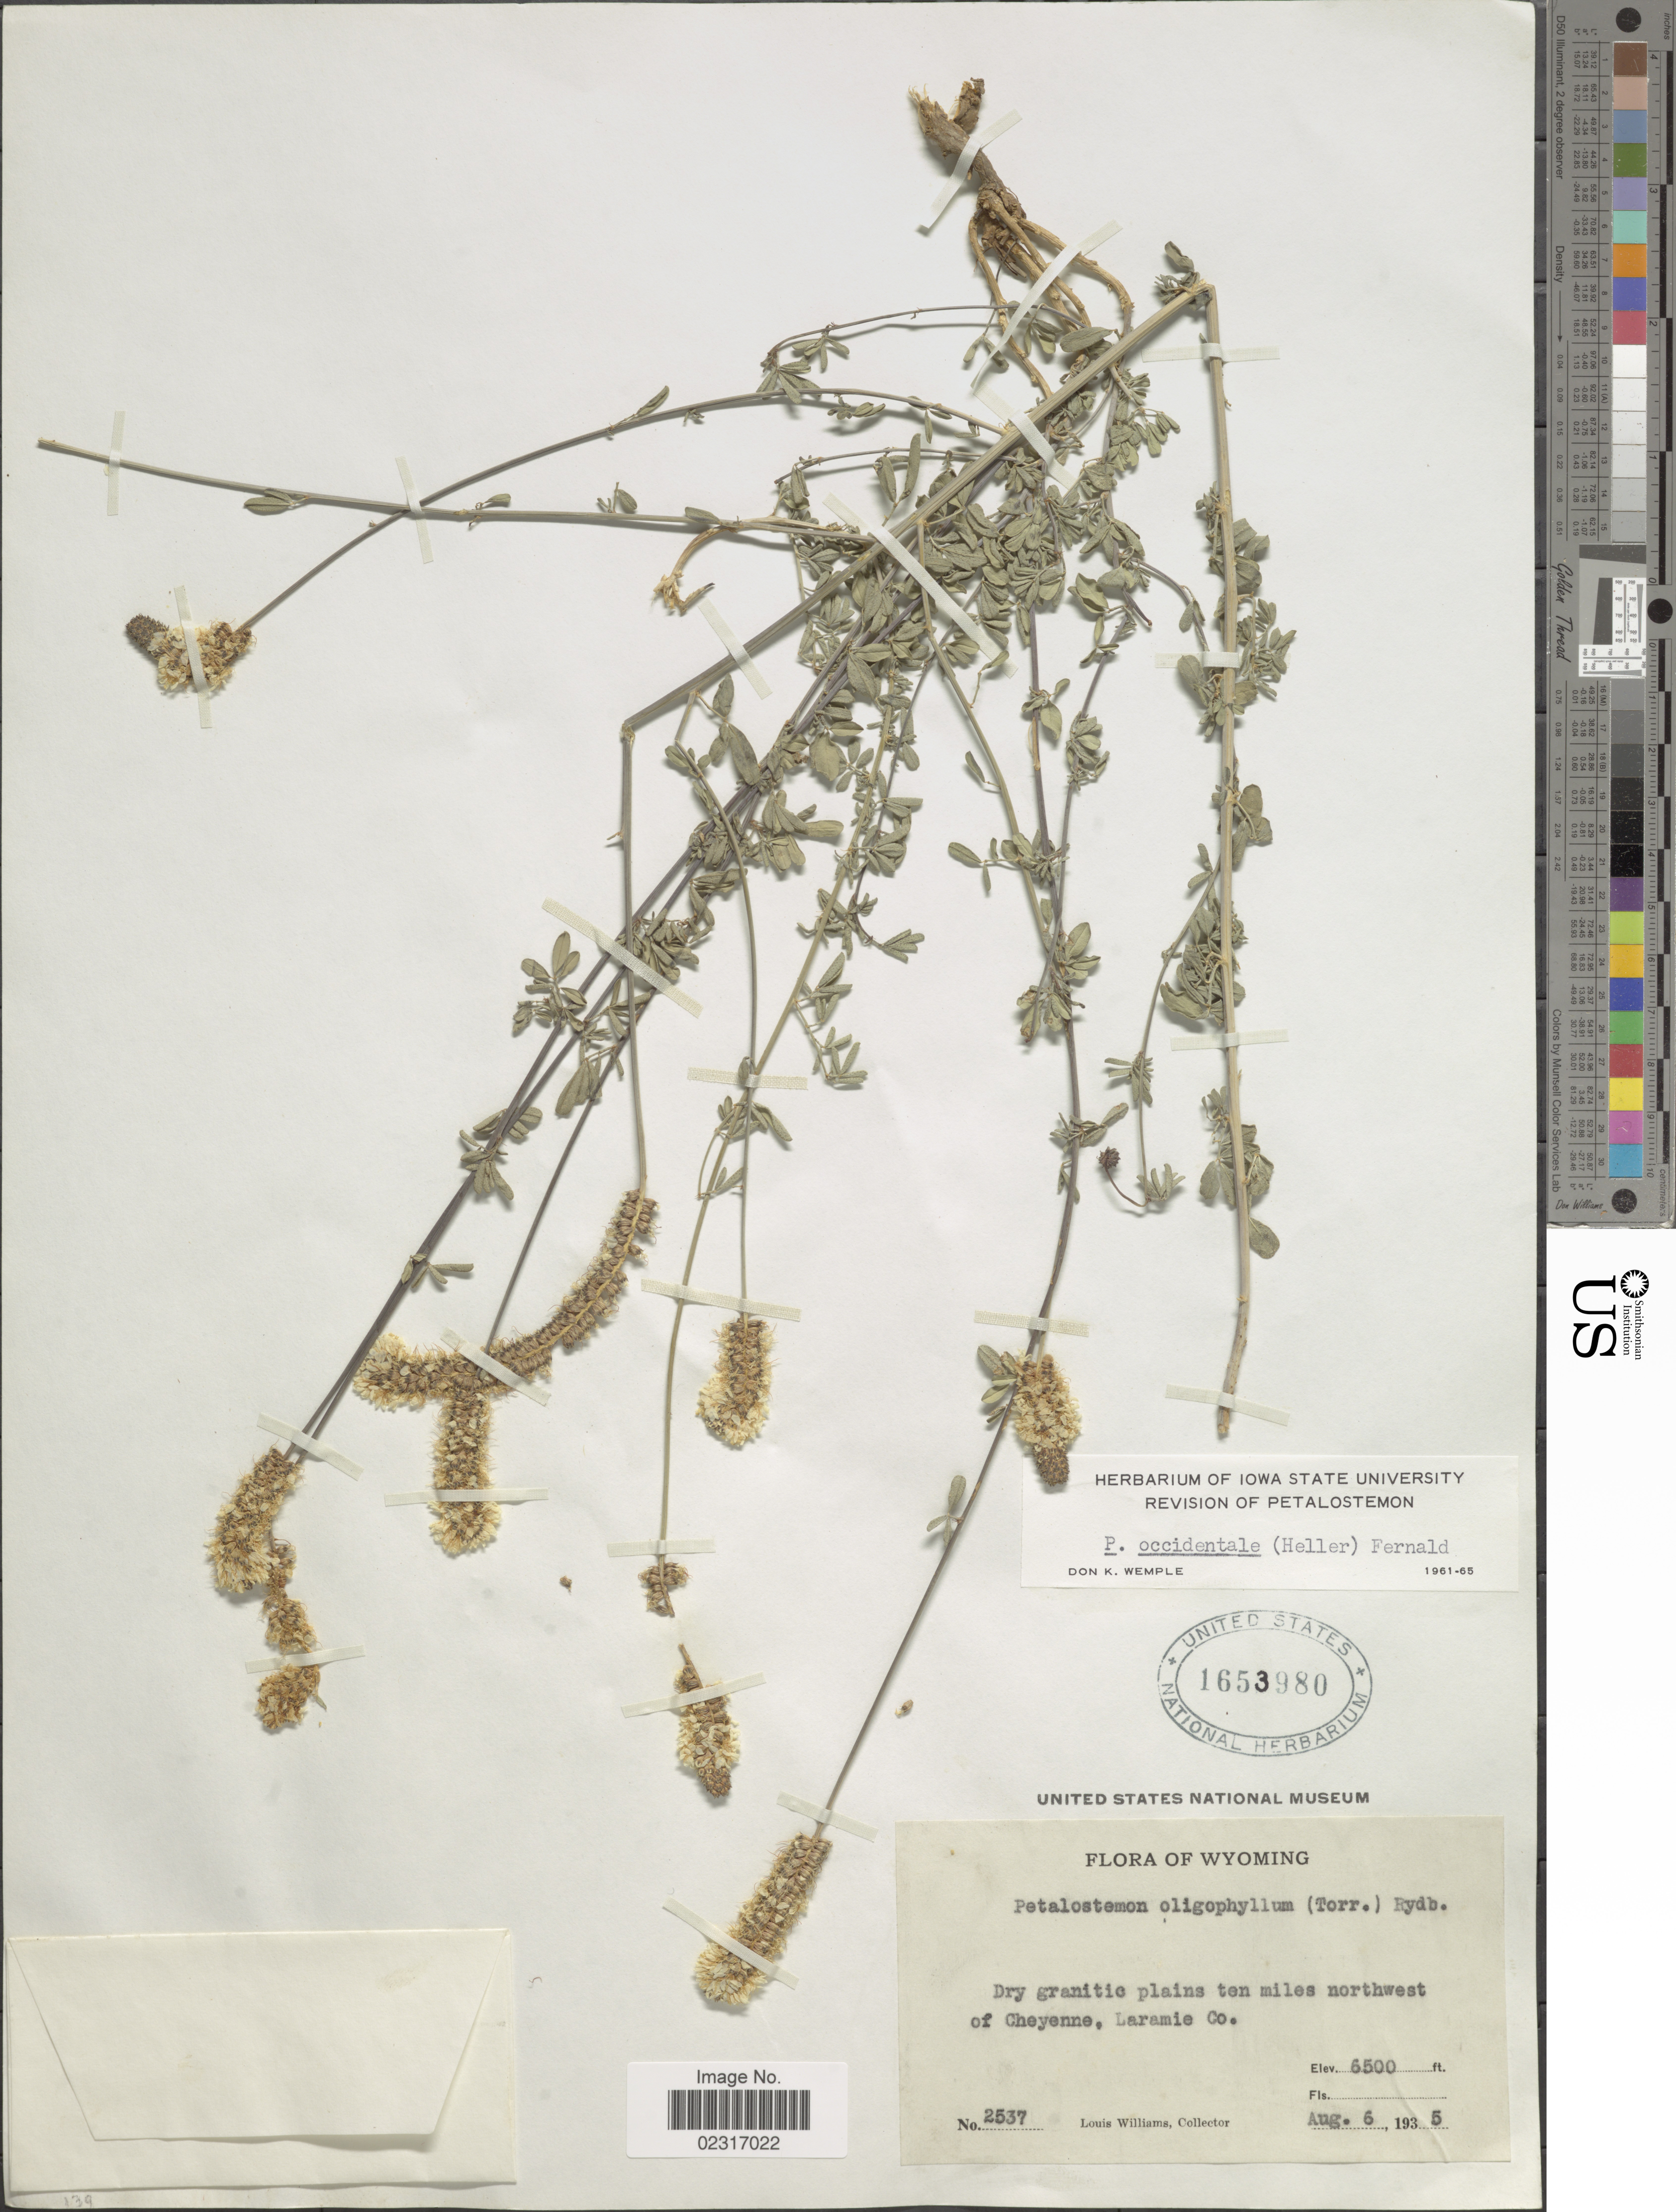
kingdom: Plantae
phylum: Tracheophyta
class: Magnoliopsida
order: Fabales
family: Fabaceae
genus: Dalea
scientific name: Dalea candida var. oligophylla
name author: (Torr) Shinners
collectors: L. Williams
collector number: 2537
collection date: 1935-08-06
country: United States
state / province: Wyoming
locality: Ten miles northwest of Cheyenne, Laramie Co.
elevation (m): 1981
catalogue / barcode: US 1653980